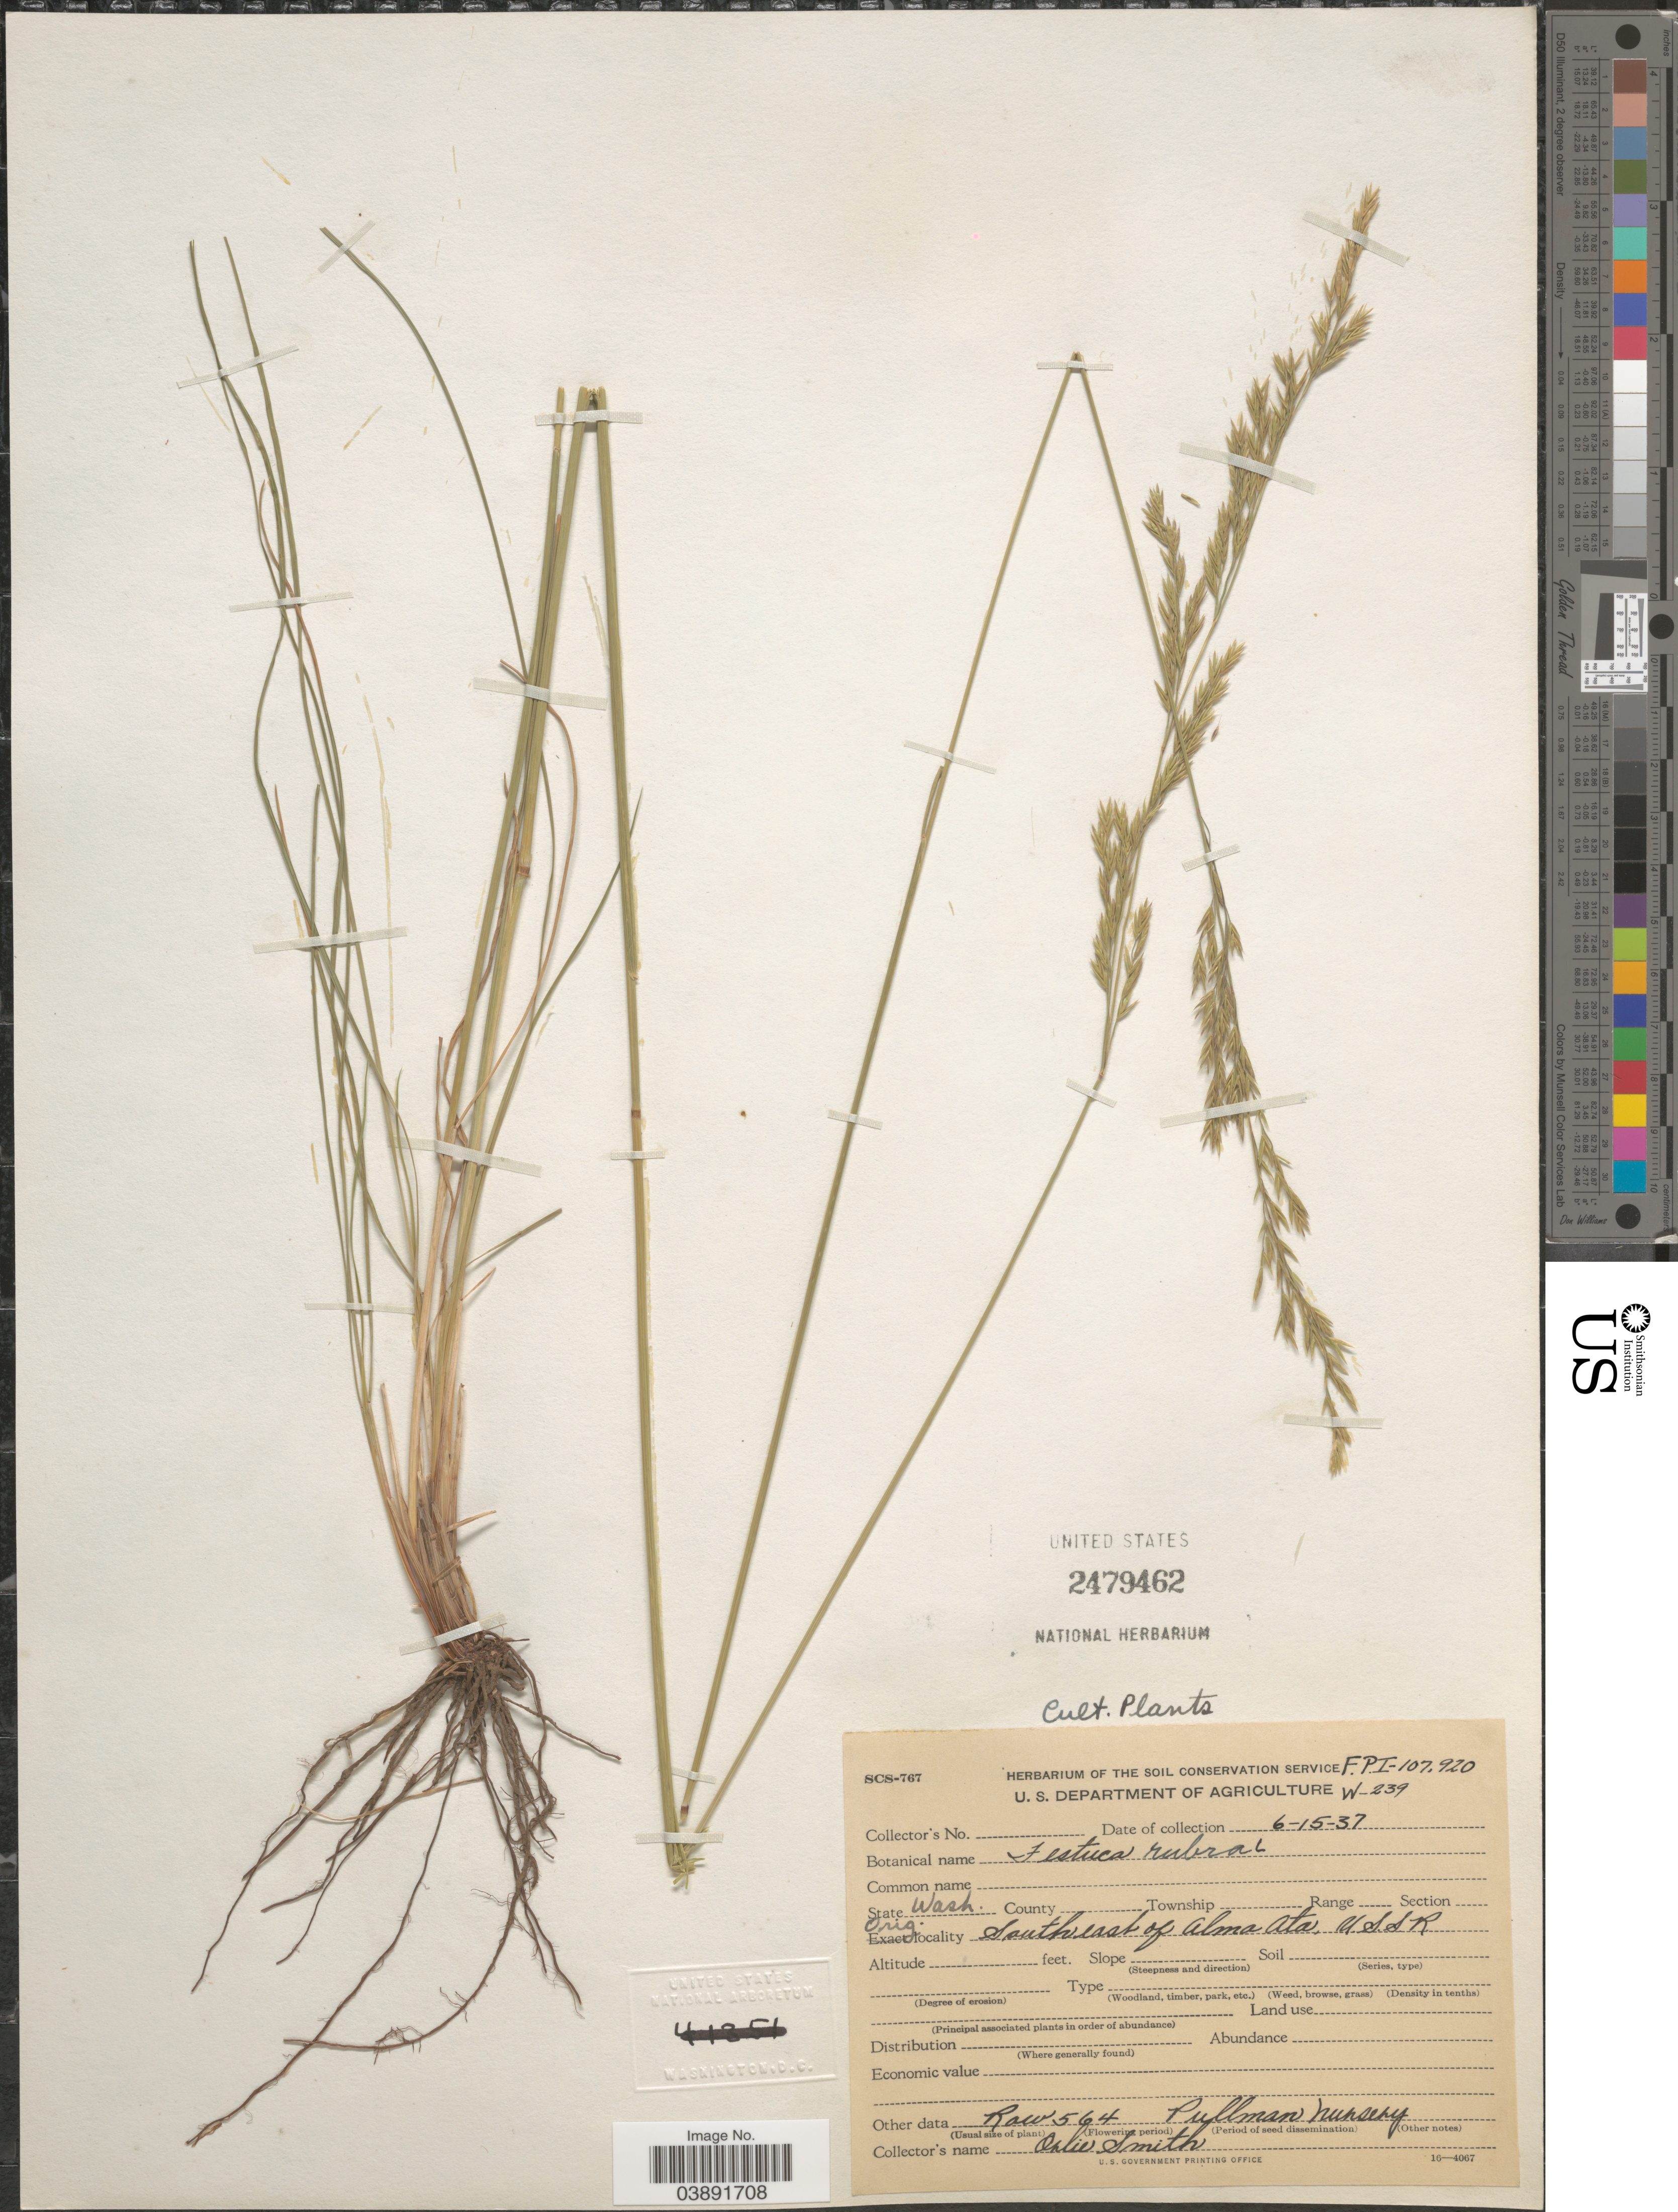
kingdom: Plantae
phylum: Tracheophyta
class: Liliopsida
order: Poales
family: Poaceae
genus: Festuca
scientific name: Festuca rubra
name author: L.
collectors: O. Smith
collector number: W-239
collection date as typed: Transcribed d/m/y: 15/6/37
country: United States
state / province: Washington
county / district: Whitman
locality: Row 564 Pullman nursery.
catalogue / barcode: US 2479462